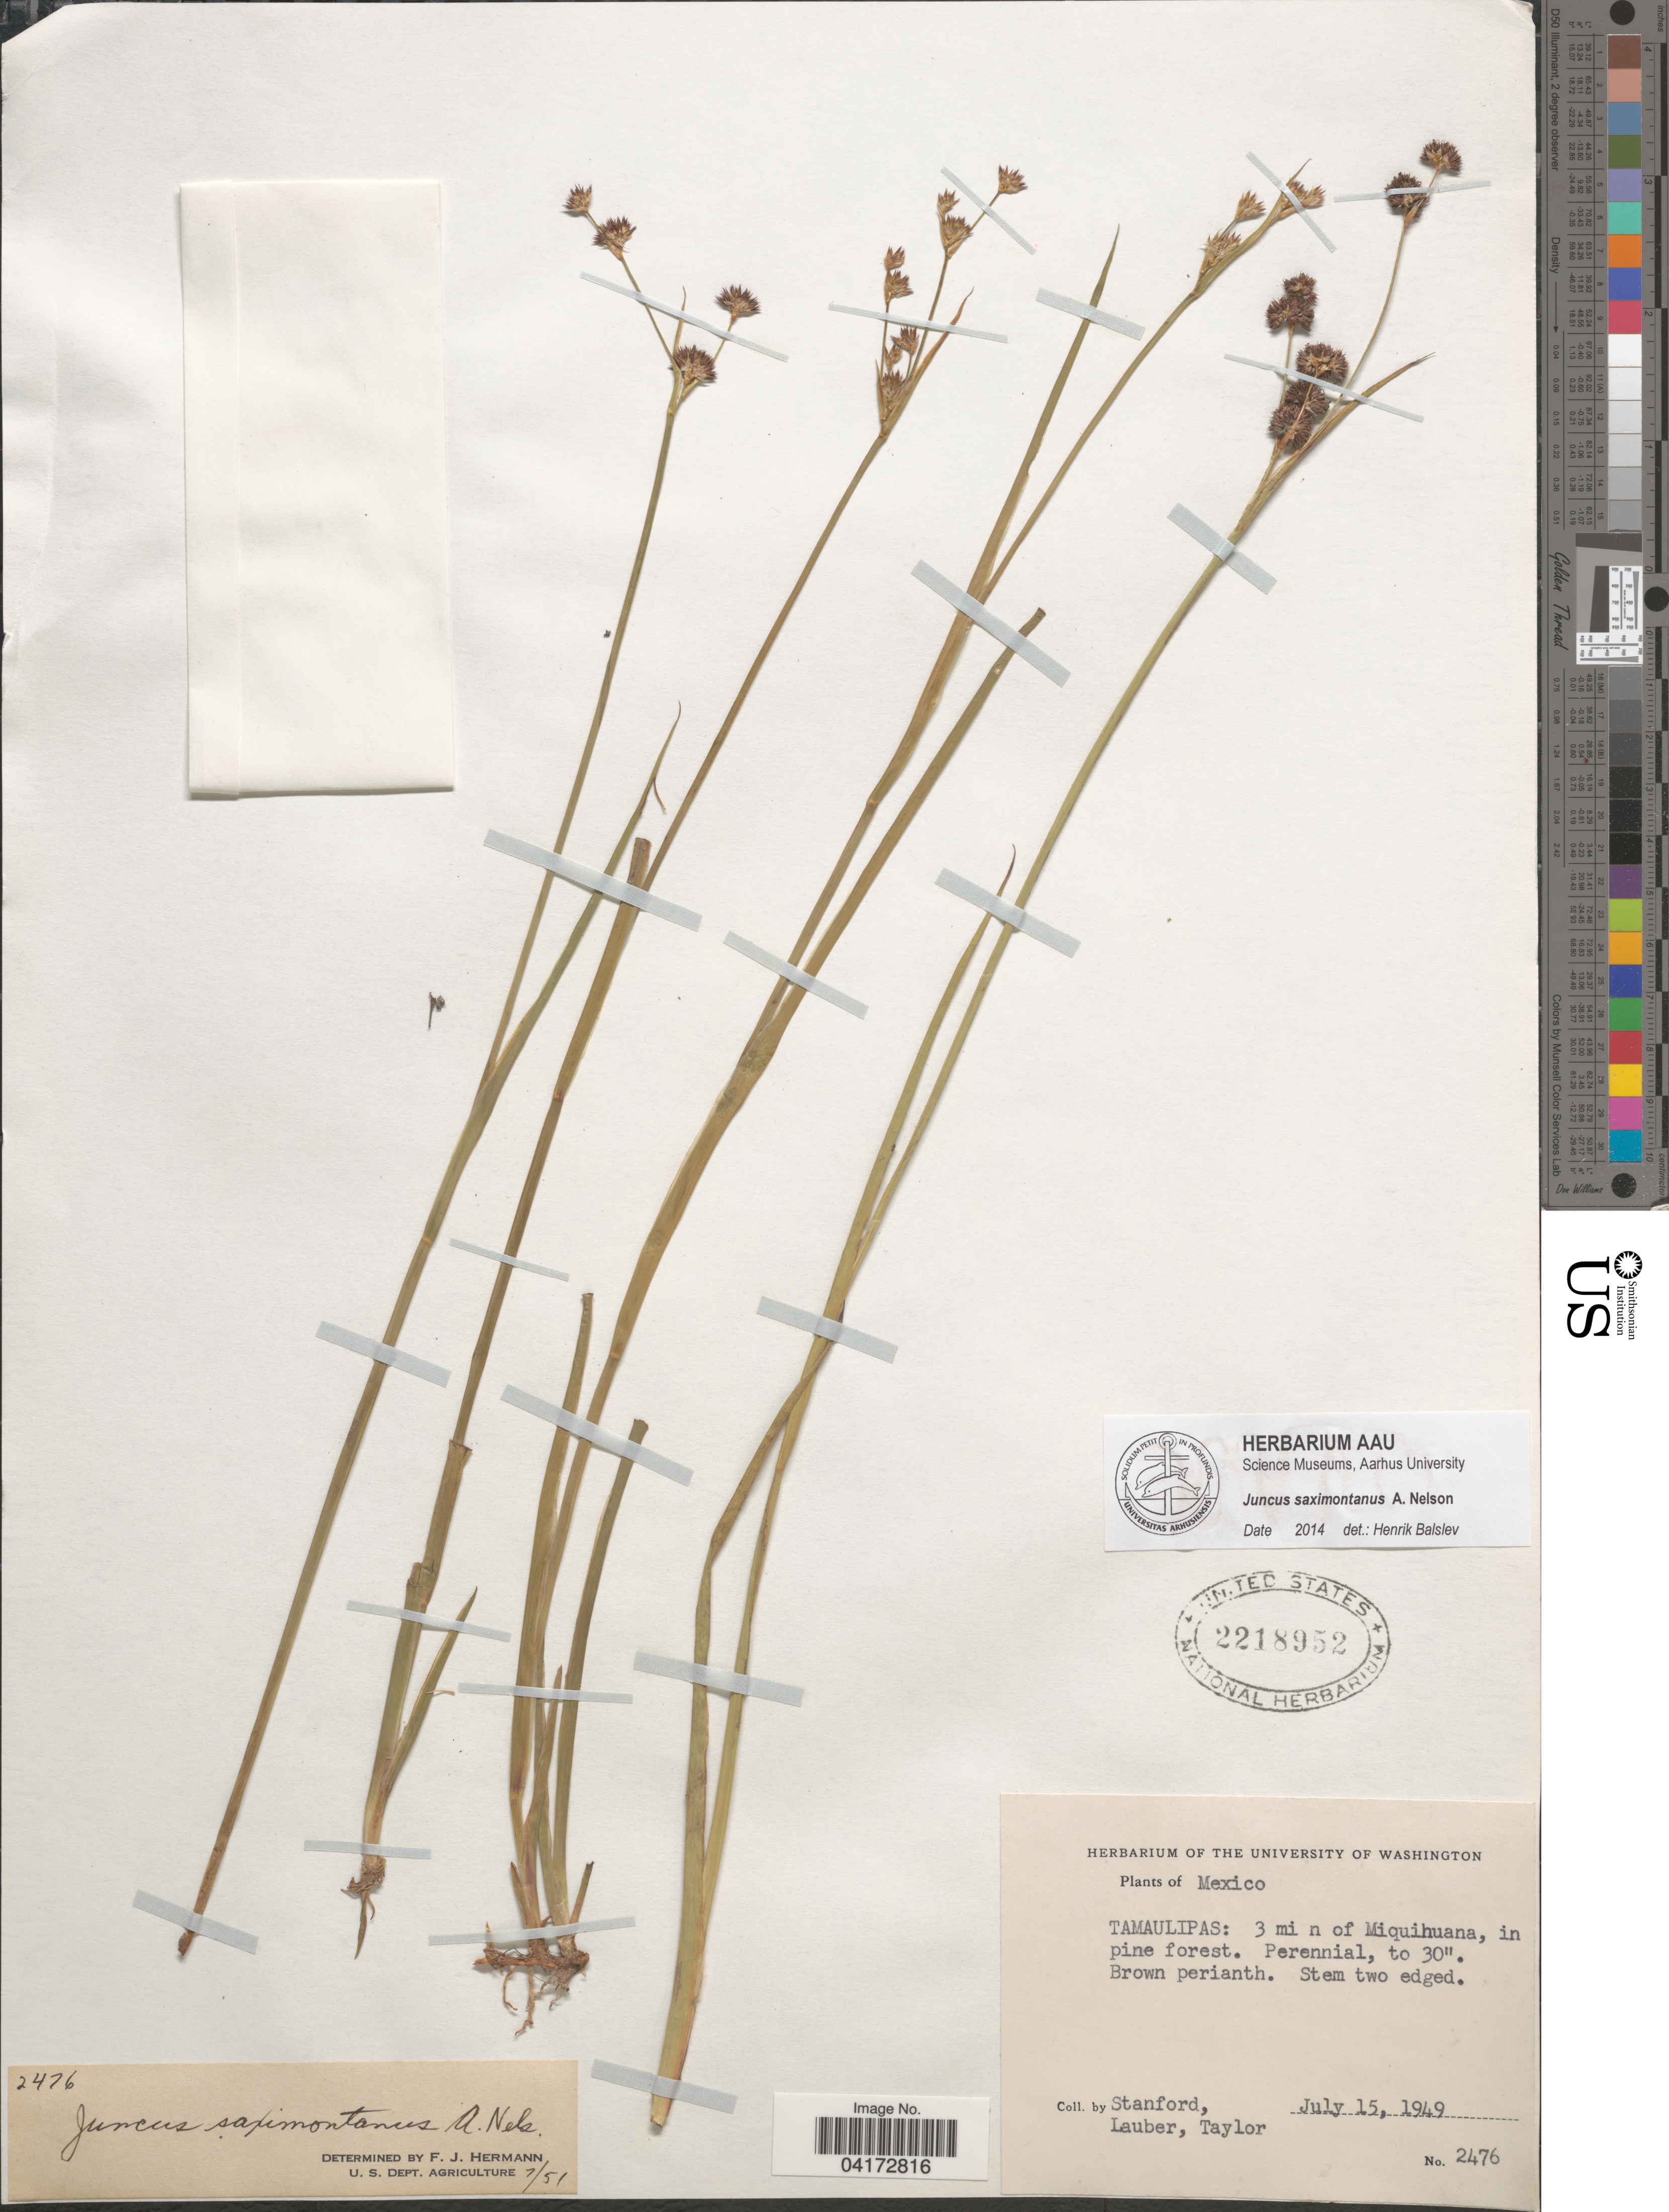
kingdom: Plantae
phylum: Tracheophyta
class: Liliopsida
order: Poales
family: Juncaceae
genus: Juncus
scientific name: Juncus saximontanus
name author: A. Nelson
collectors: -. Stanford, Lauber, -- & -- Taylor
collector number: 2476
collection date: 1949-07-15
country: Mexico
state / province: Tamaulipas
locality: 3 mi n of Miquihuana.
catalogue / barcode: US 2218952